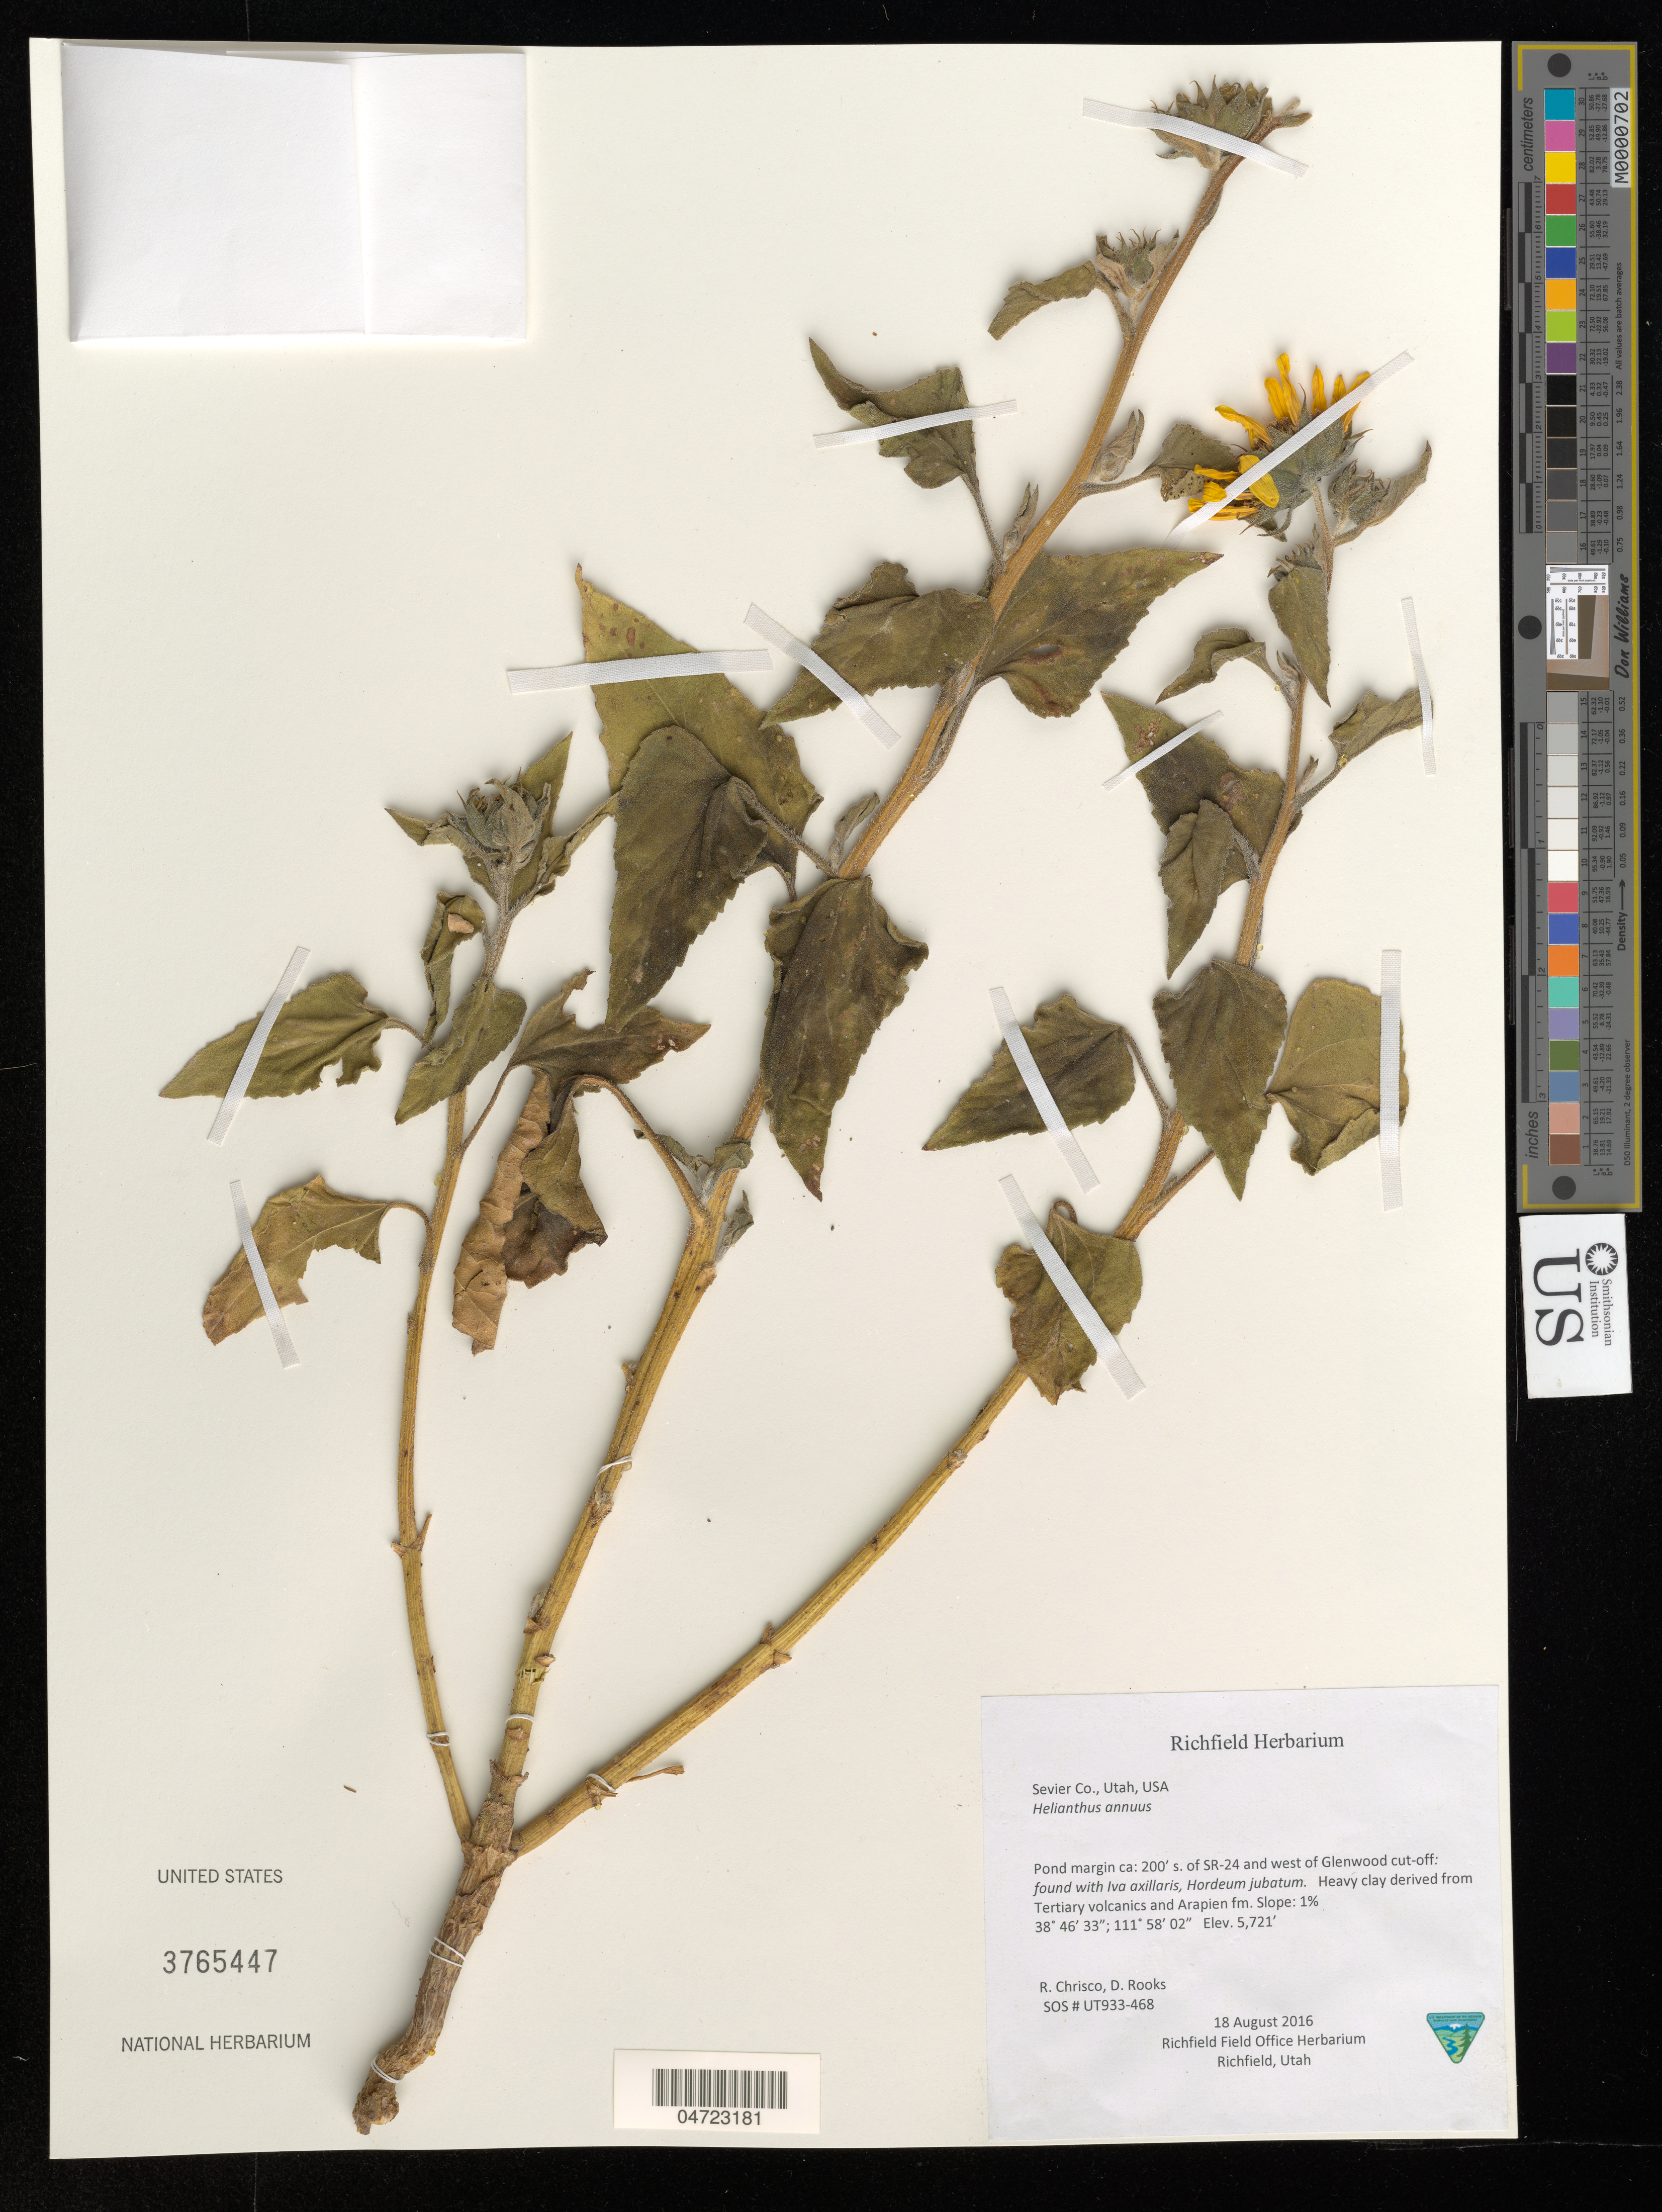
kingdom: Plantae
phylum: Tracheophyta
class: Magnoliopsida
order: Asterales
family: Asteraceae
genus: Helianthus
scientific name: Helianthus annuus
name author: L.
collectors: R. Chrisco & D. Rooks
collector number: UT933-468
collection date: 2016-08-18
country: United States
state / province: Utah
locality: Sevier Co. Pond margin ca: 200' s. of SR-24 and west of Glenwood cut-off.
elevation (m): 1744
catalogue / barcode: US 3765447